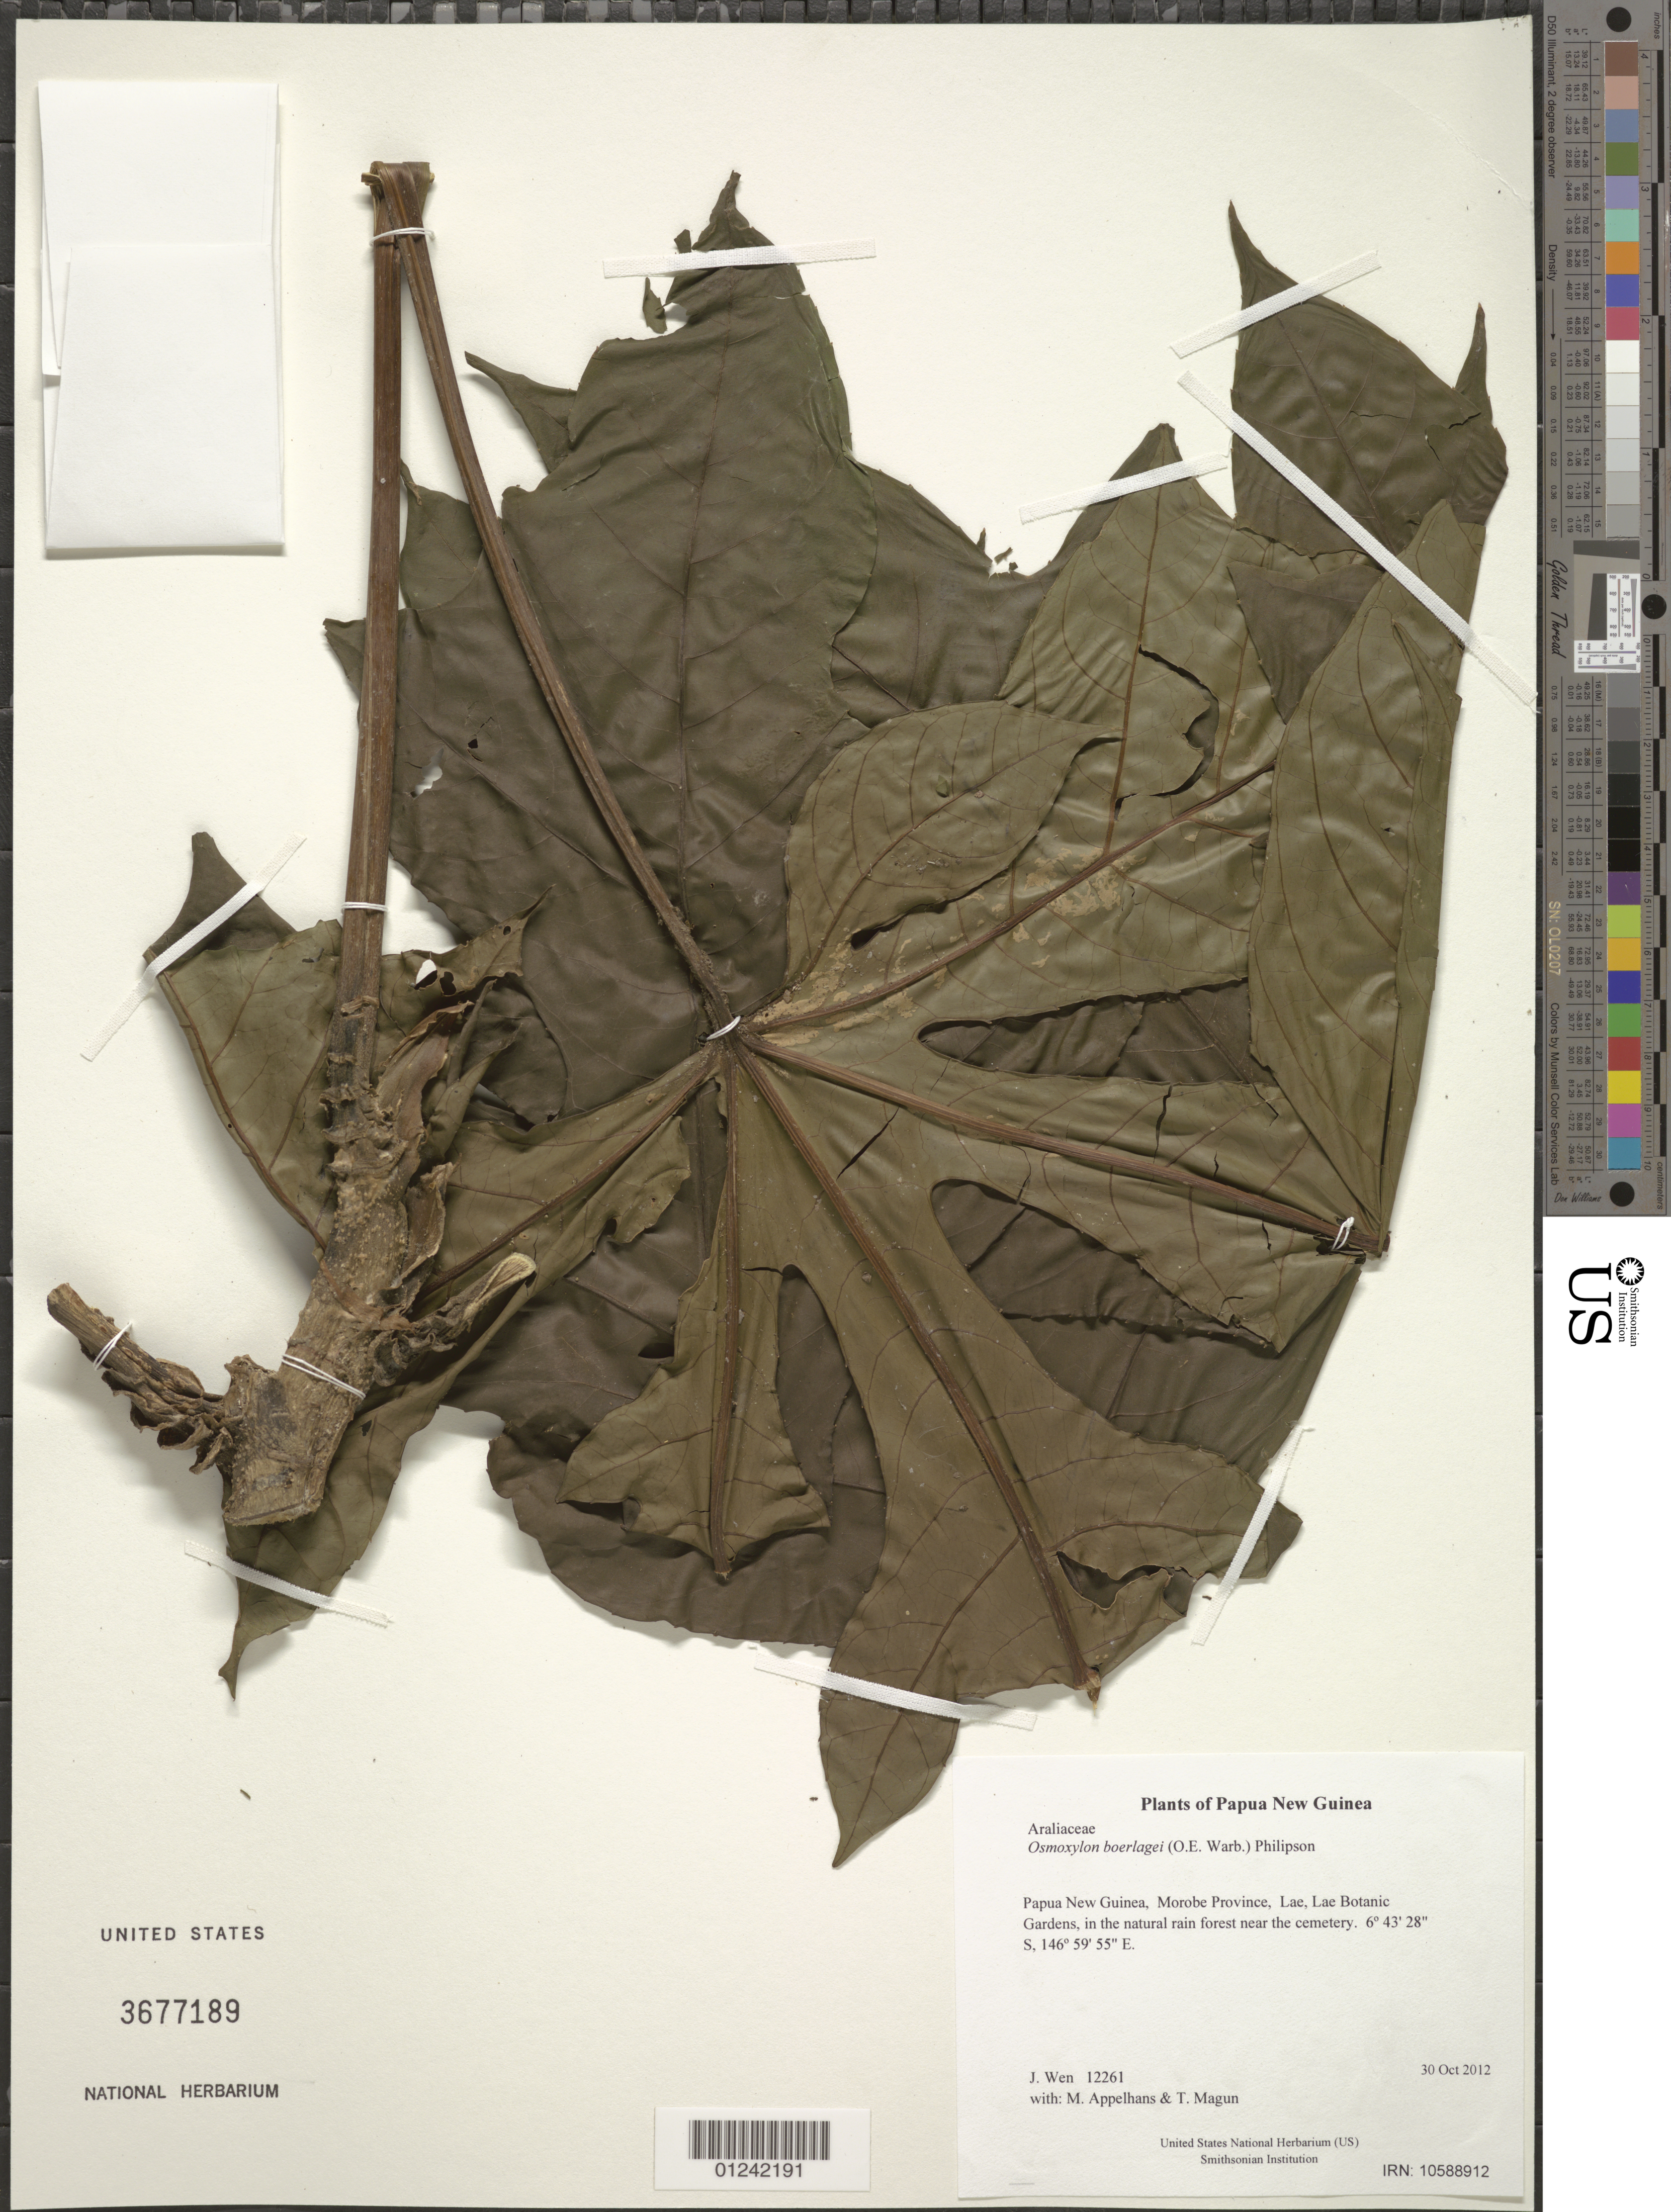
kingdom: Plantae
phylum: Tracheophyta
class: Magnoliopsida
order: Apiales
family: Araliaceae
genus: Osmoxylon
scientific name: Osmoxylon boerlagei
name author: (Warb.) Philipson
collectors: M. Appelhans & T. Magun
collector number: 12261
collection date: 2012-10-30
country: Papua New Guinea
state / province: Morobe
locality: Lae, Lae Botanic Gardens, in the natural rain forest near the cemetery.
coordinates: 06 43.481 S, 146 59.923 E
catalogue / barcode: US 3677189